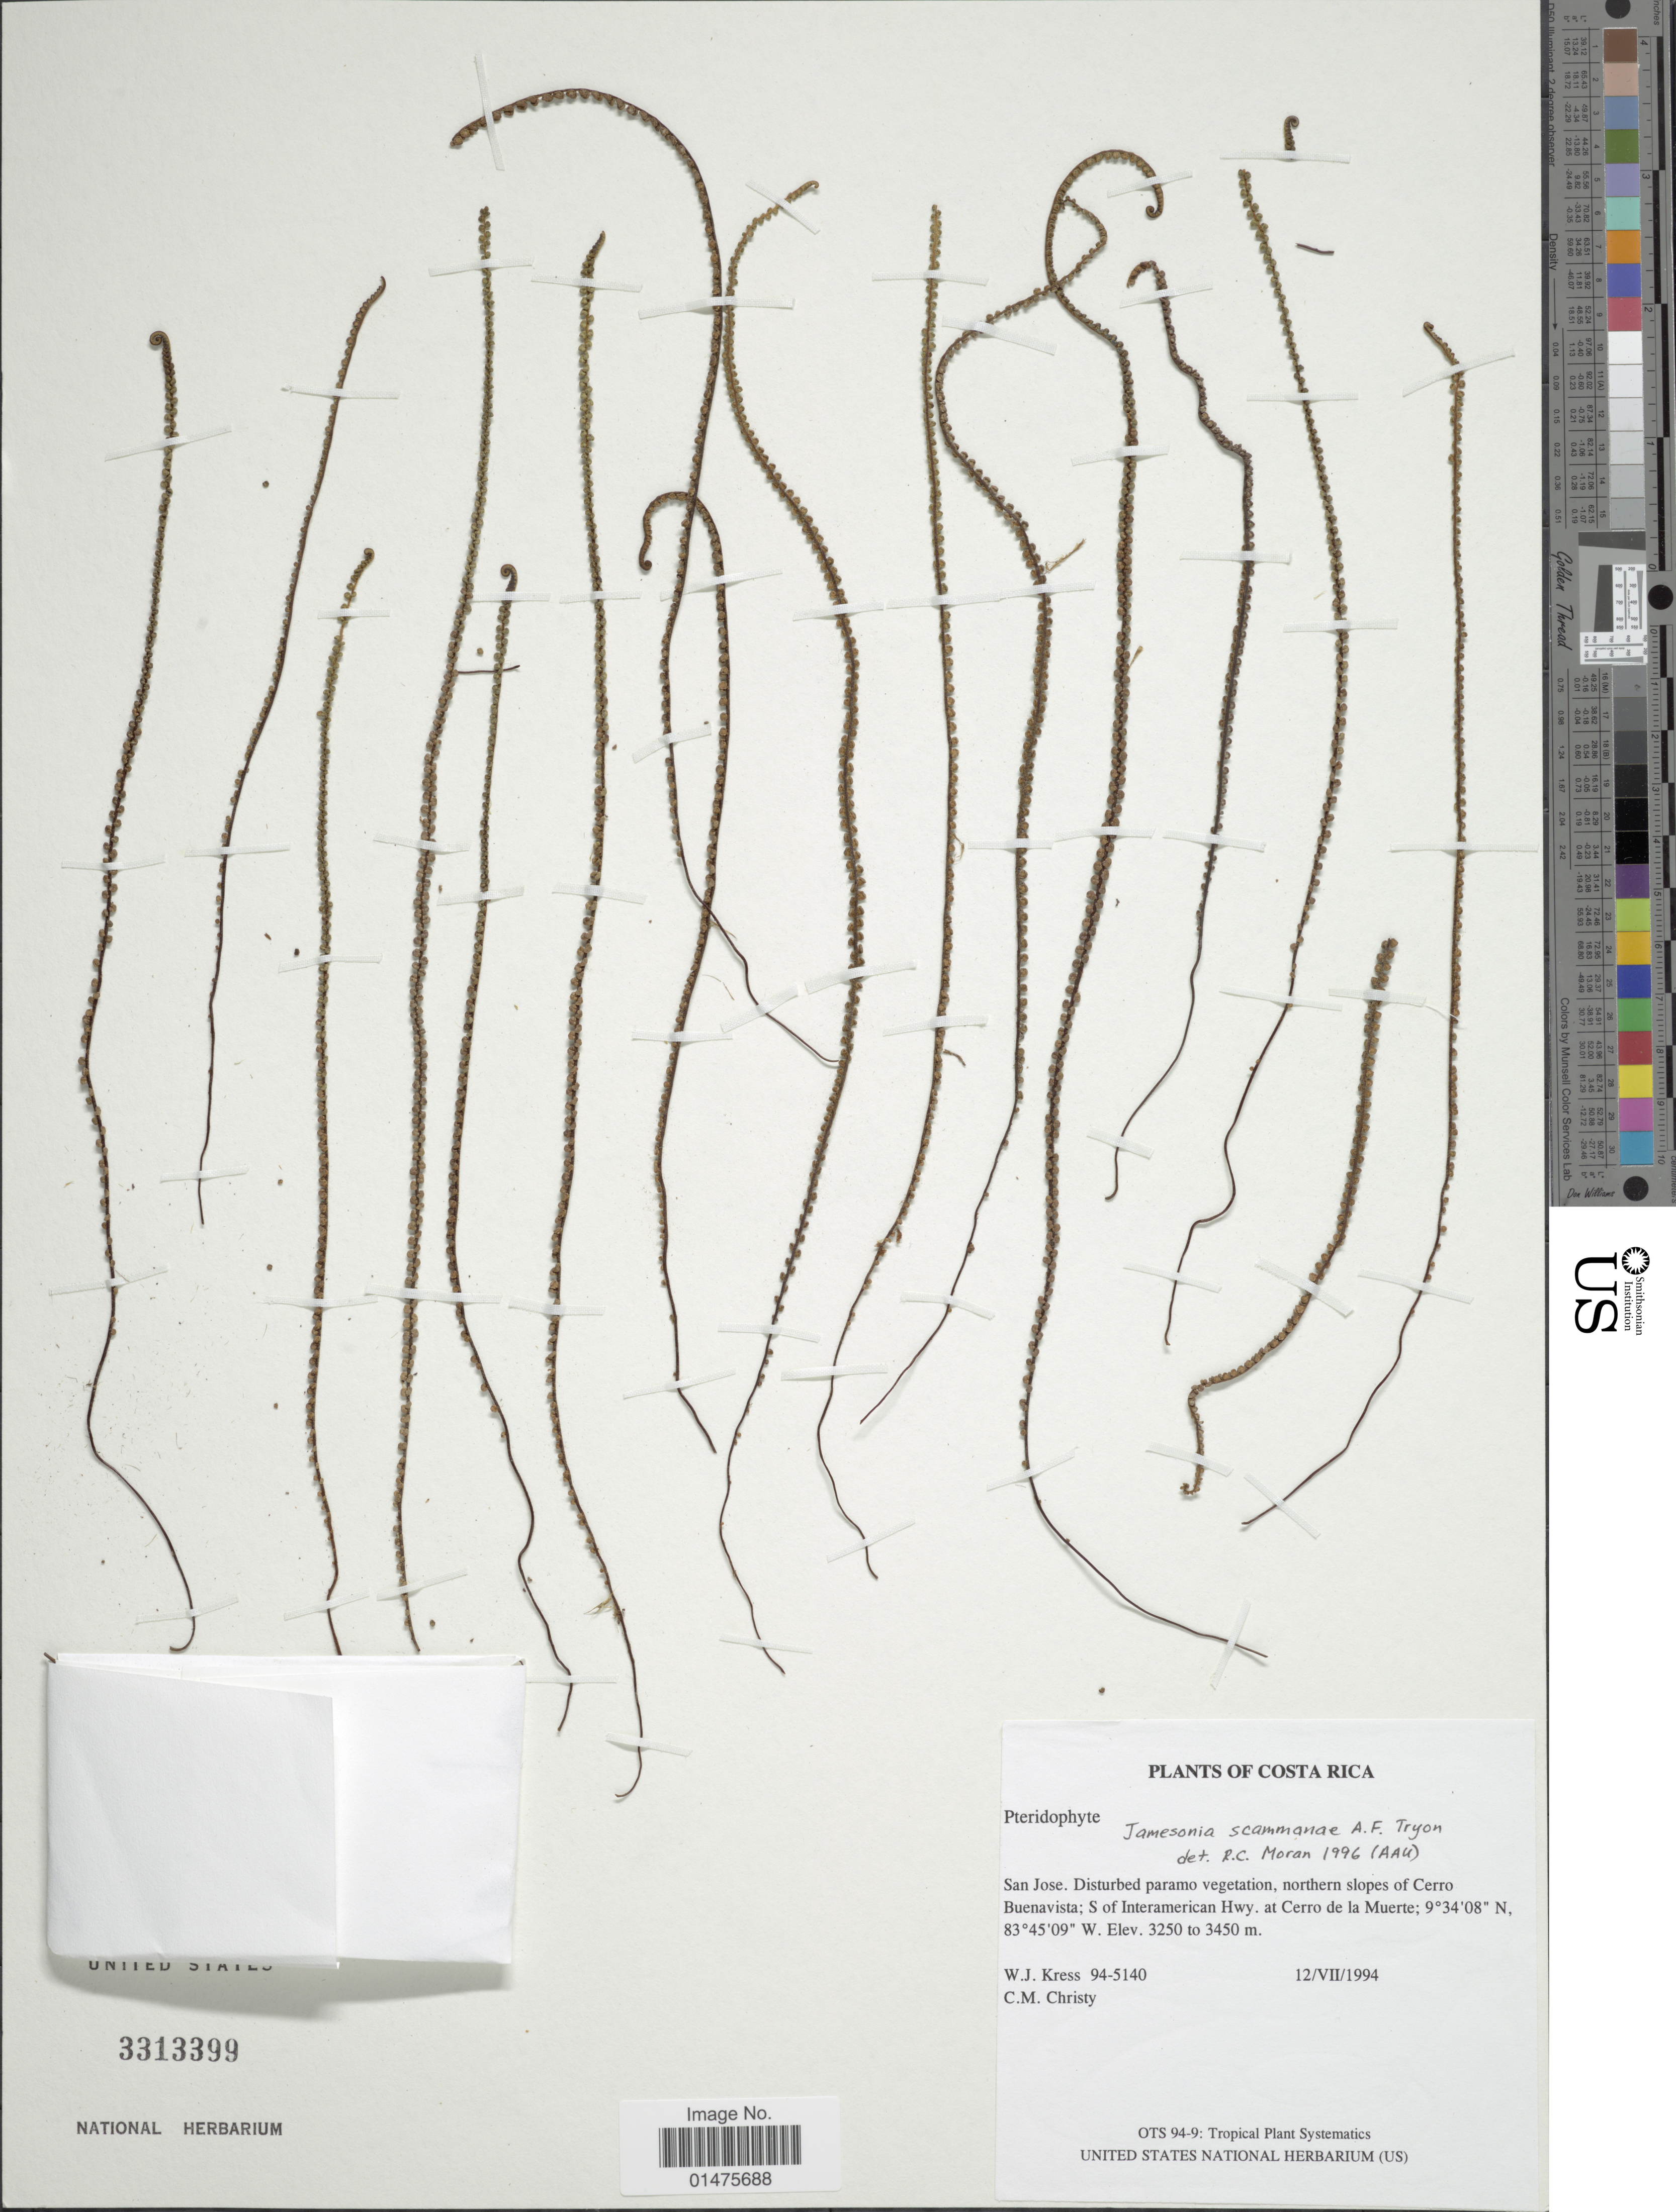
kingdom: Plantae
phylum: Tracheophyta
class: Polypodiopsida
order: Polypodiales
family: Pteridaceae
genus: Jamesonia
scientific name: Jamesonia scammanae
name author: A.F. Tryon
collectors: W. J. Kress & C. M. Christy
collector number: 94-5140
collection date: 1994-07-12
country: Costa Rica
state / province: San José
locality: Northern slopes of Cerro Buenavista; S of Interamerican Hwy at Cerro de la Muerte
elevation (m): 3250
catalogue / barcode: US 3313399